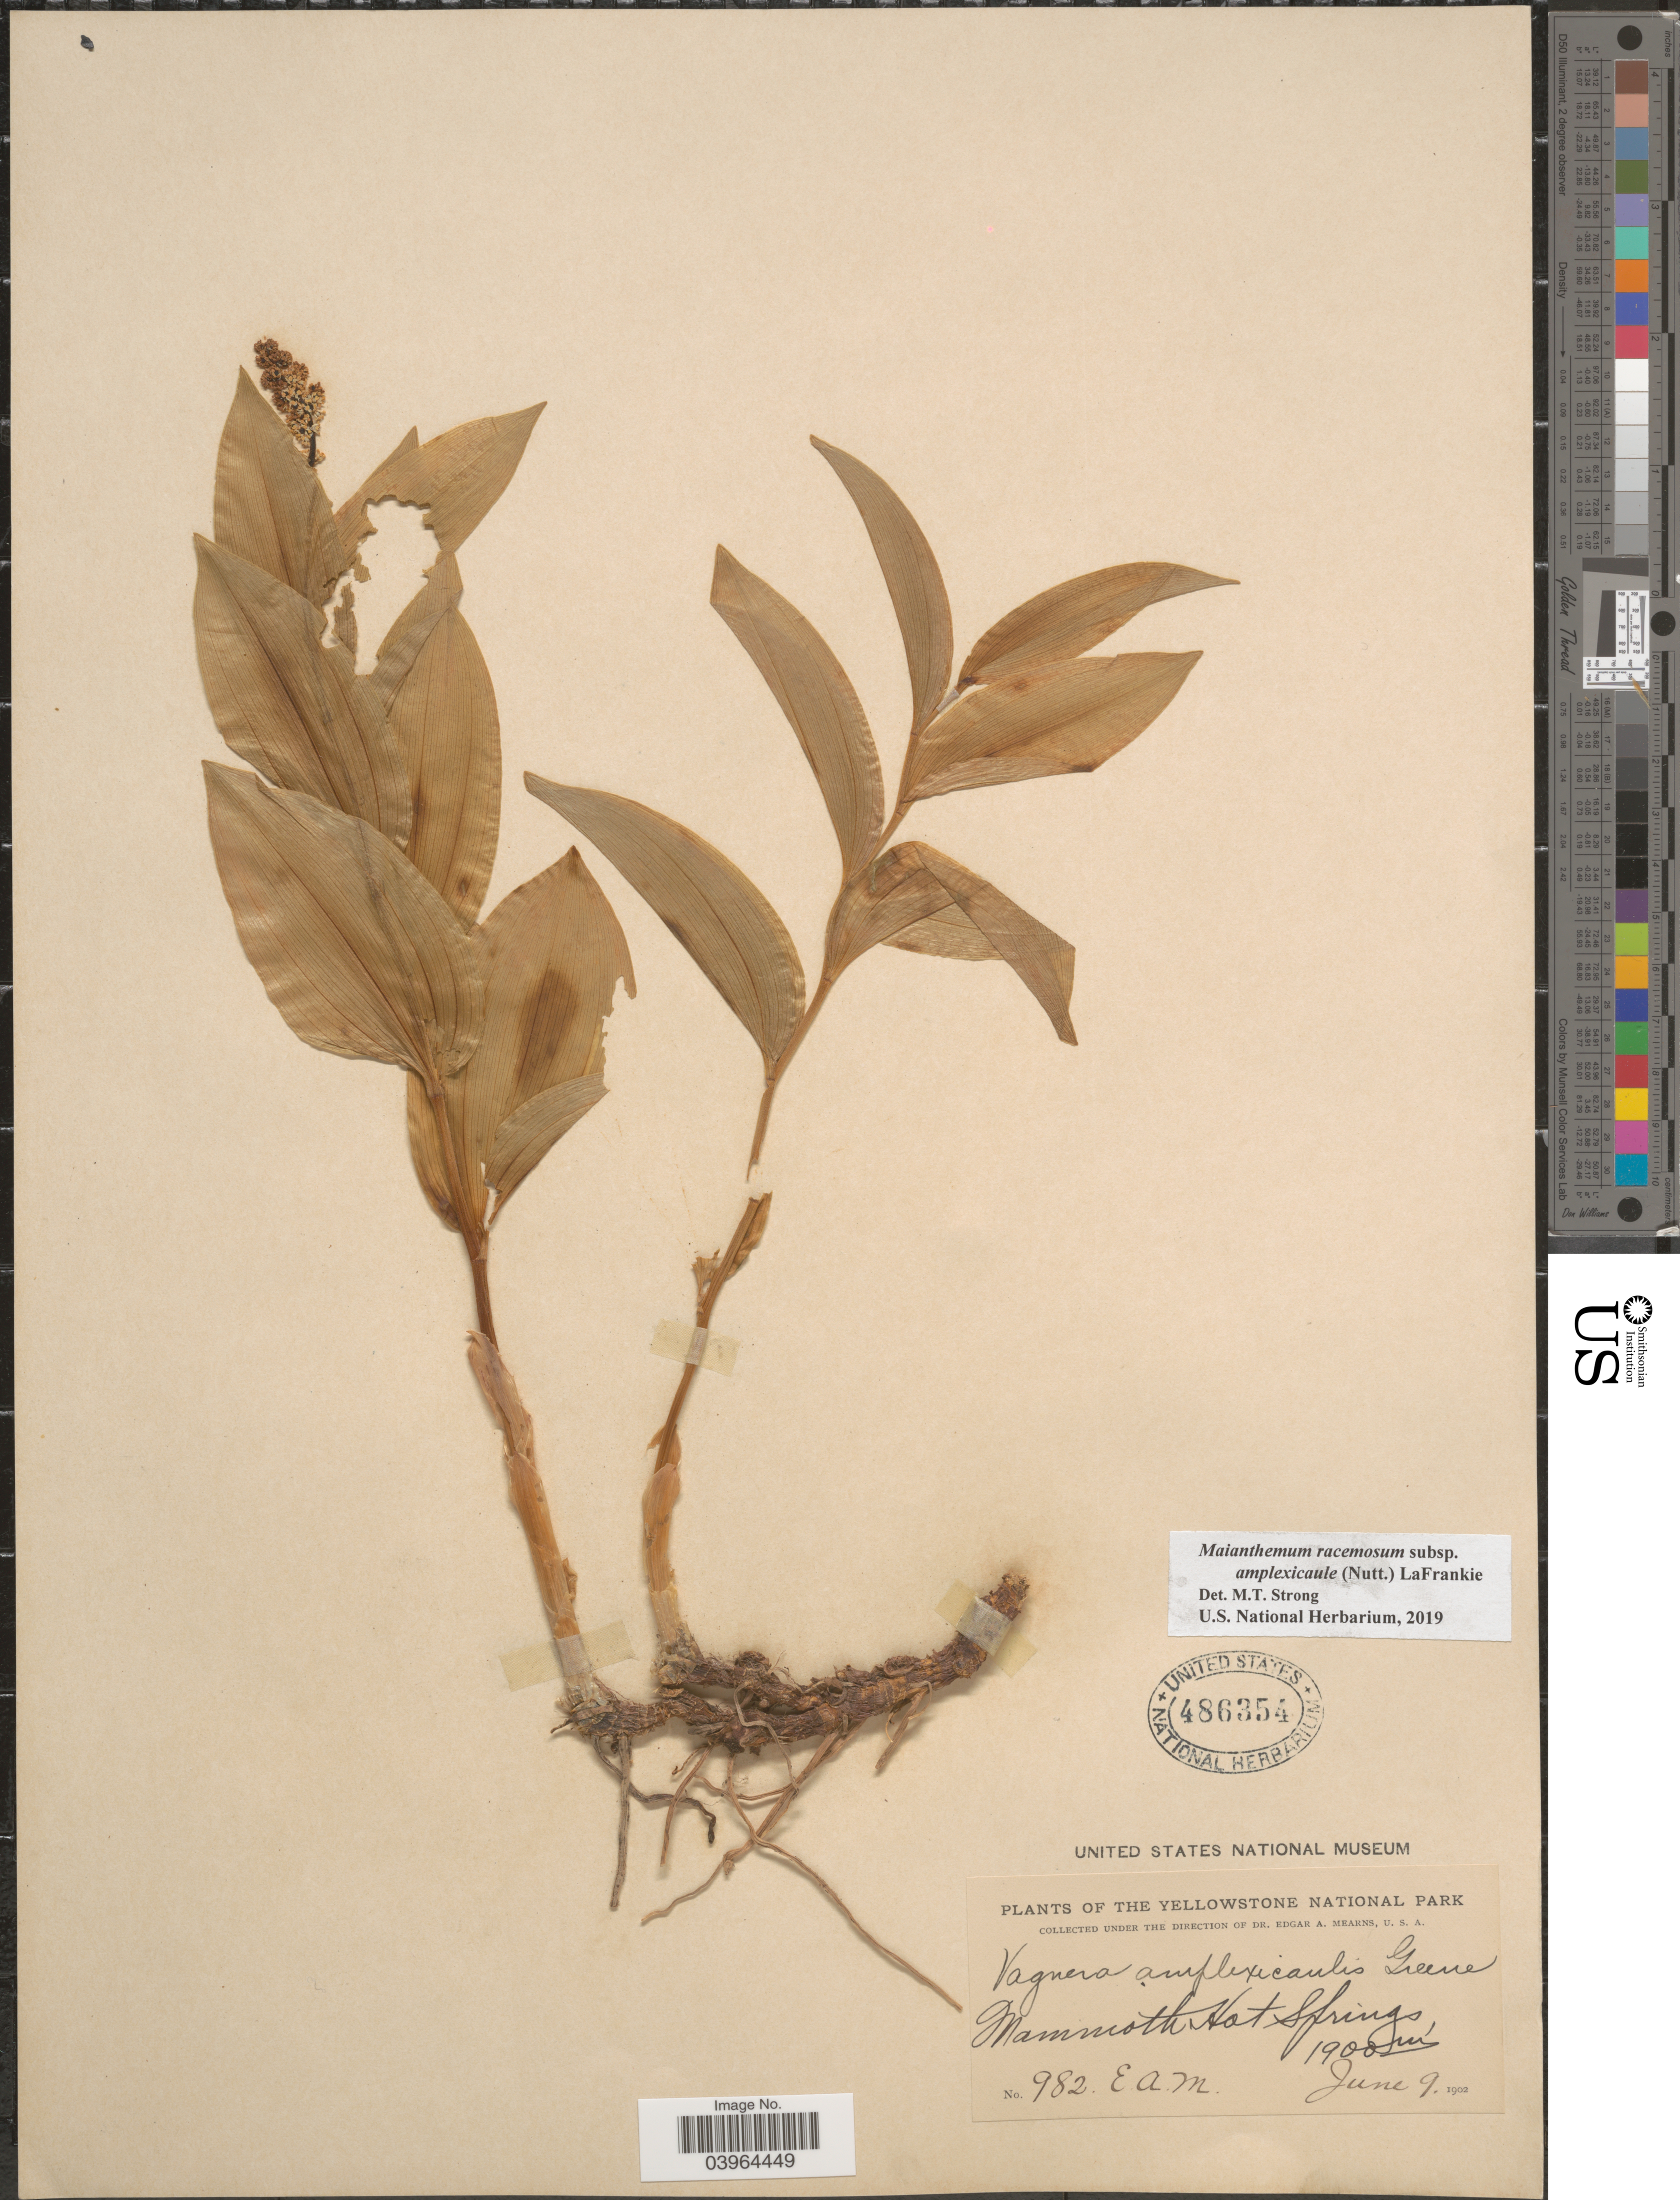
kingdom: Plantae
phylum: Tracheophyta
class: Liliopsida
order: Asparagales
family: Asparagaceae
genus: Maianthemum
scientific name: Maianthemum racemosum subsp. amplexicaule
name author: (Nutt.) LaFrankie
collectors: E. A. Mearns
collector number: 982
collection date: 1902-06-09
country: United States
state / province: Wyoming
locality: The Yellowstone National Park. Mammoth Hot Springs.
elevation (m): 1900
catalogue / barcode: US 486354